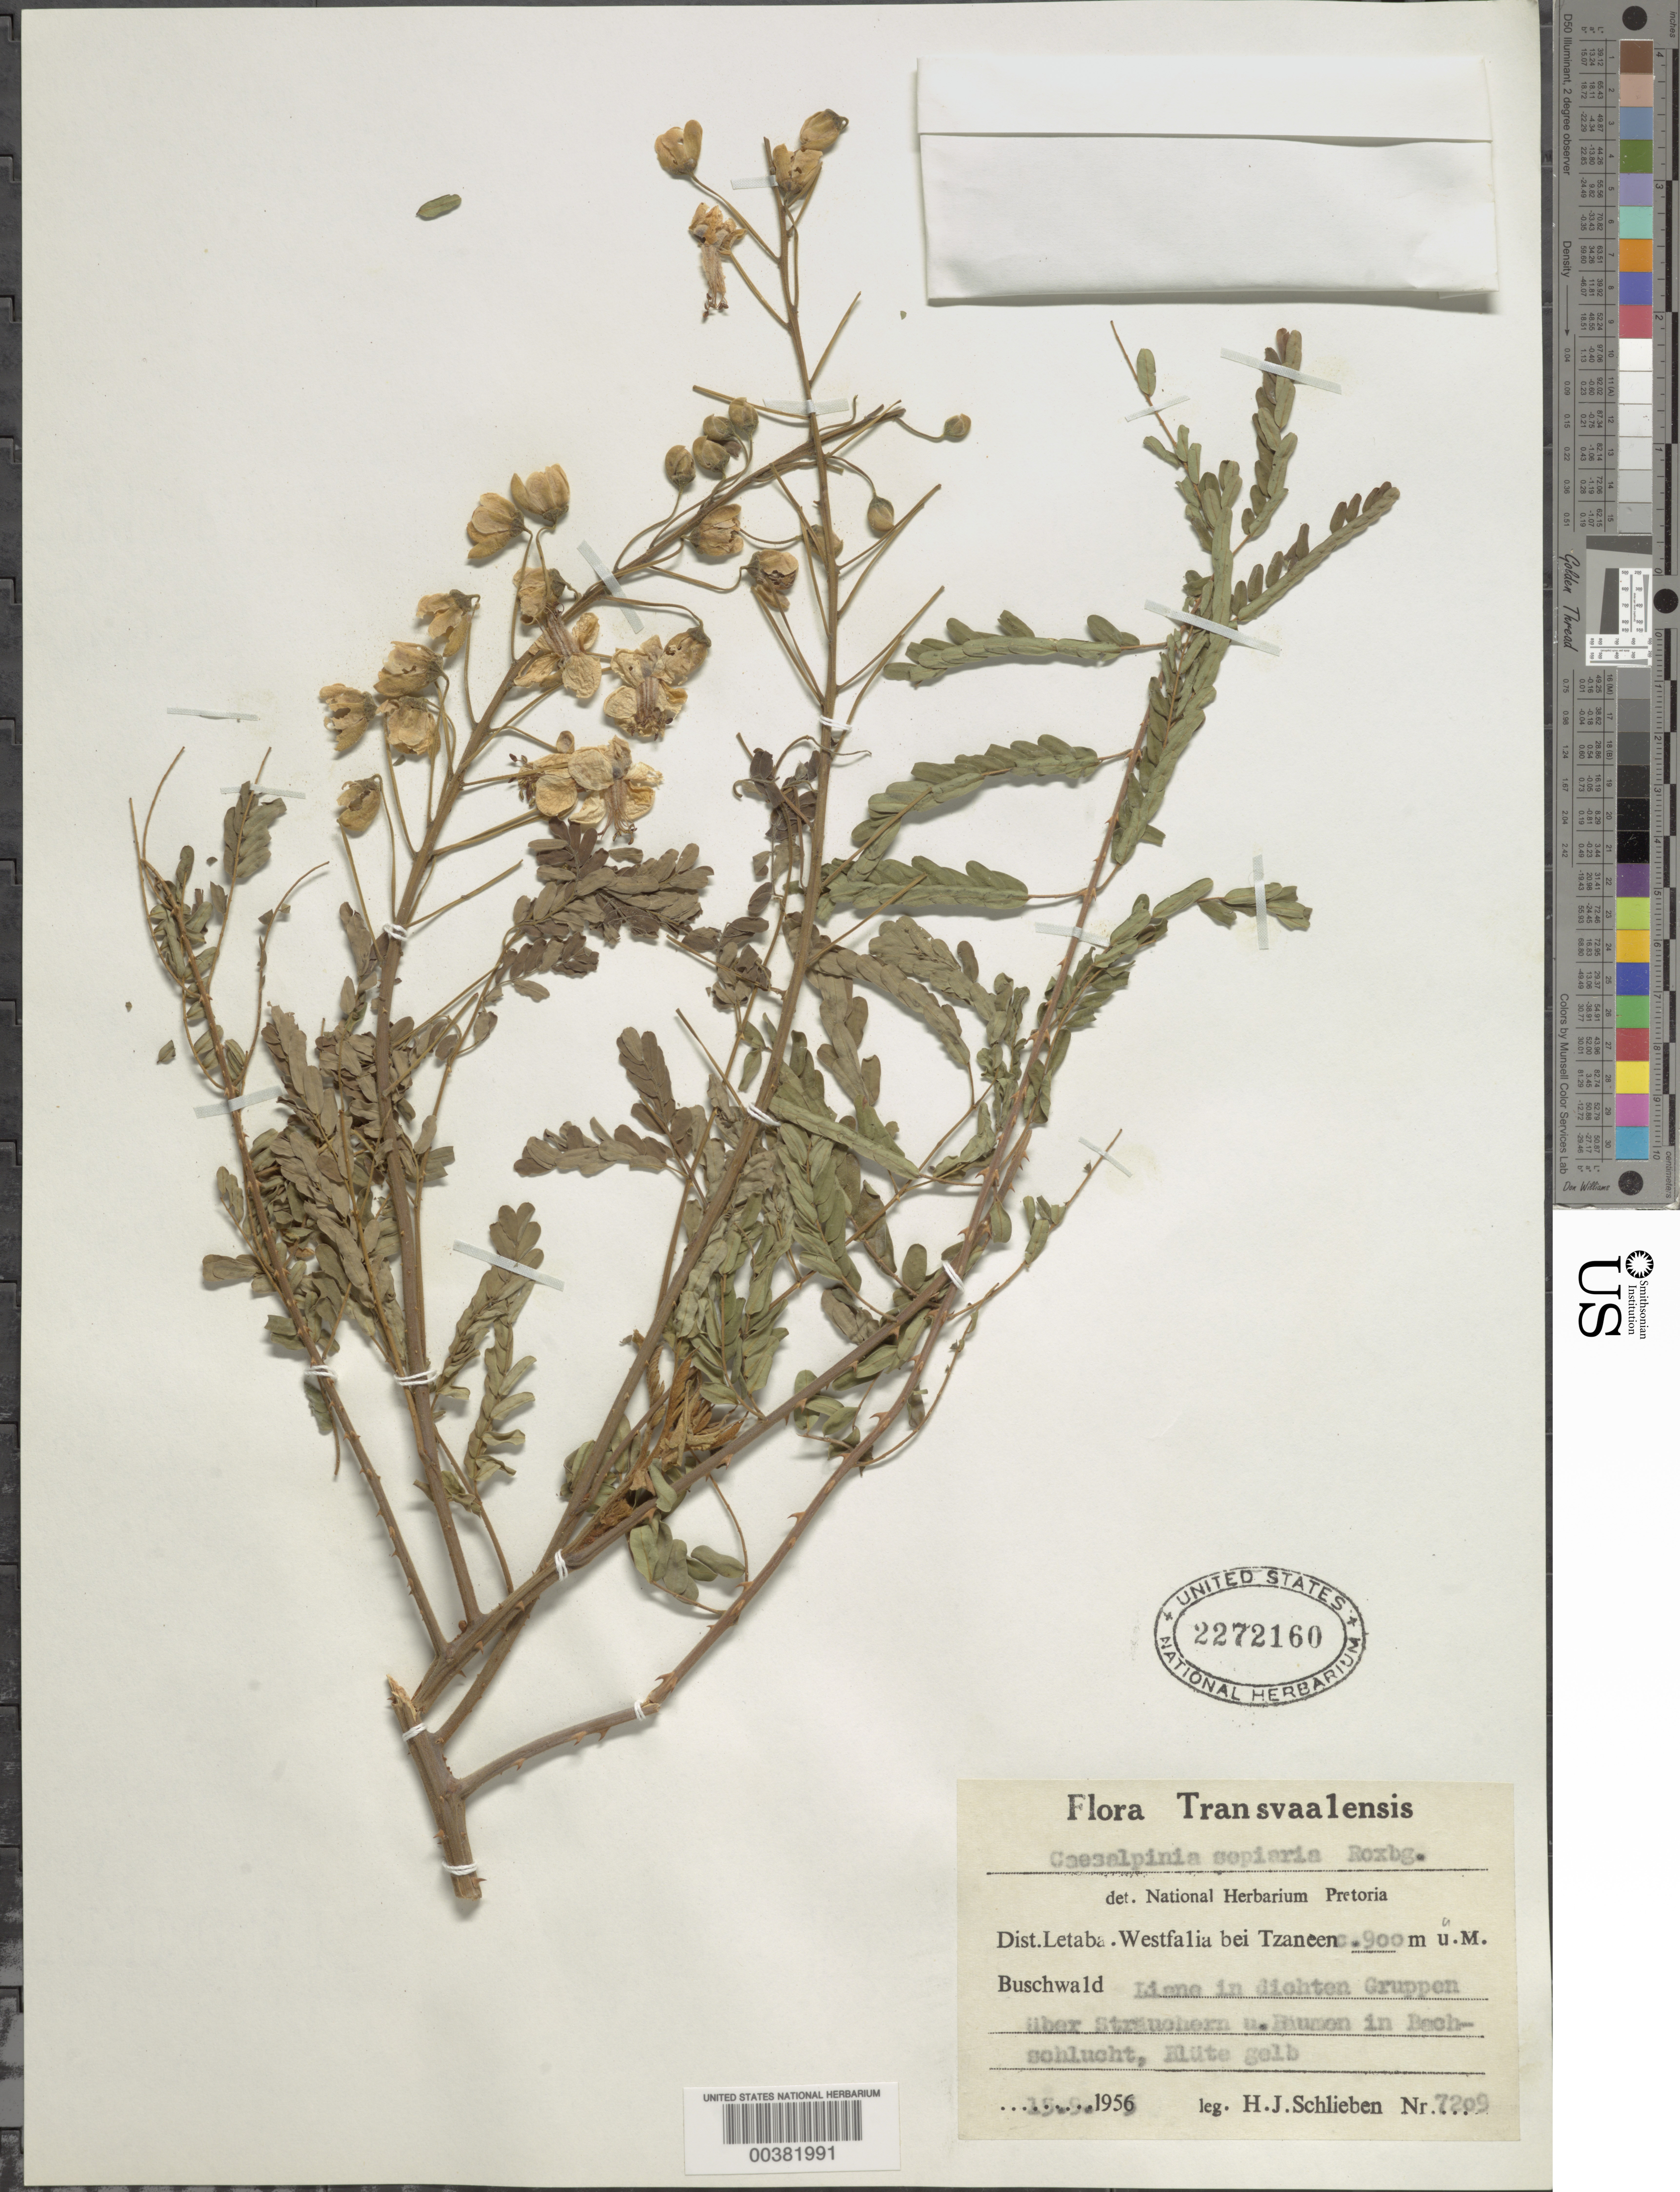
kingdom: Plantae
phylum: Tracheophyta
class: Magnoliopsida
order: Fabales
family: Fabaceae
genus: Biancaea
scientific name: Biancaea decapetala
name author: (Roth) O. Deg.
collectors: H. J. Schlieben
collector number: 7209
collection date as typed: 15 Sep 1955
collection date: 1955-09-15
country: South Africa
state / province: Mpumalanga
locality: Westfalia bei tzaneen; letaba dist. Transvaal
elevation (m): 900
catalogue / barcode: US 2272160